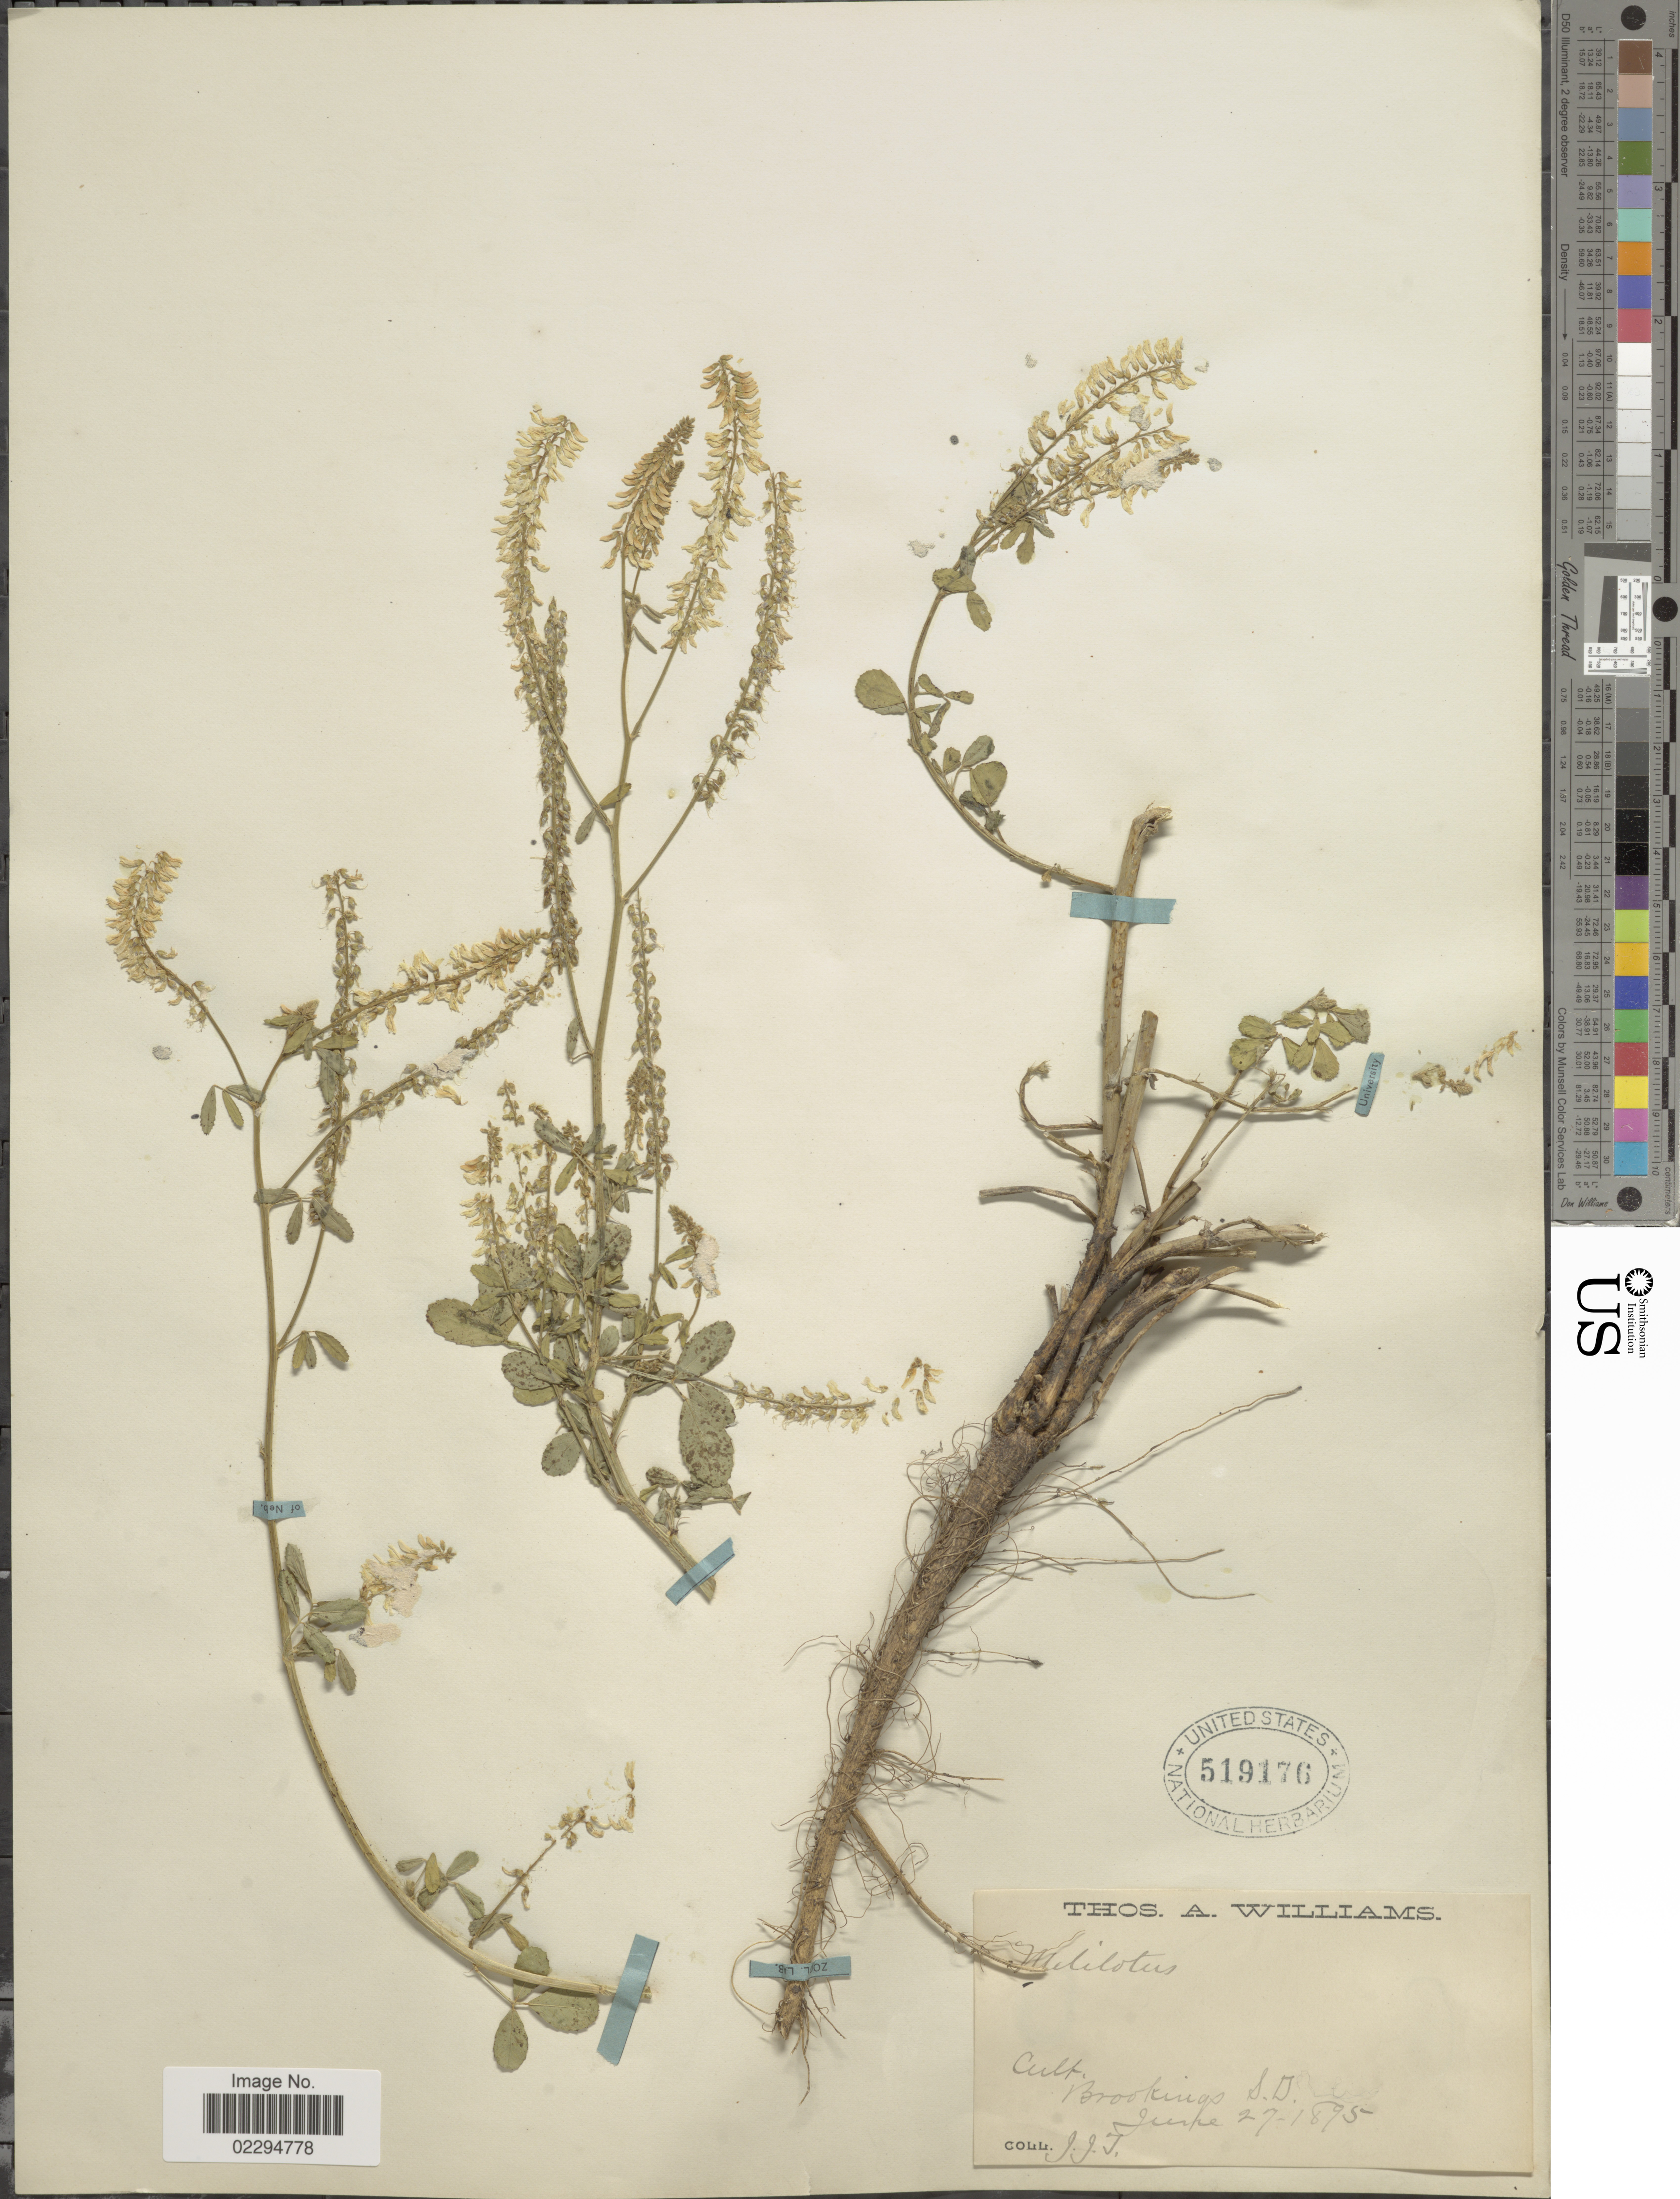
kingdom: Plantae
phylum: Tracheophyta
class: Magnoliopsida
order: Fabales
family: Fabaceae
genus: Melilotus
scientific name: Melilotus officinalis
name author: (L.) Lam.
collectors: J. J. T.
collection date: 1895-06-27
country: United States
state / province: South Dakota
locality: Broolings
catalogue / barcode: US 519176